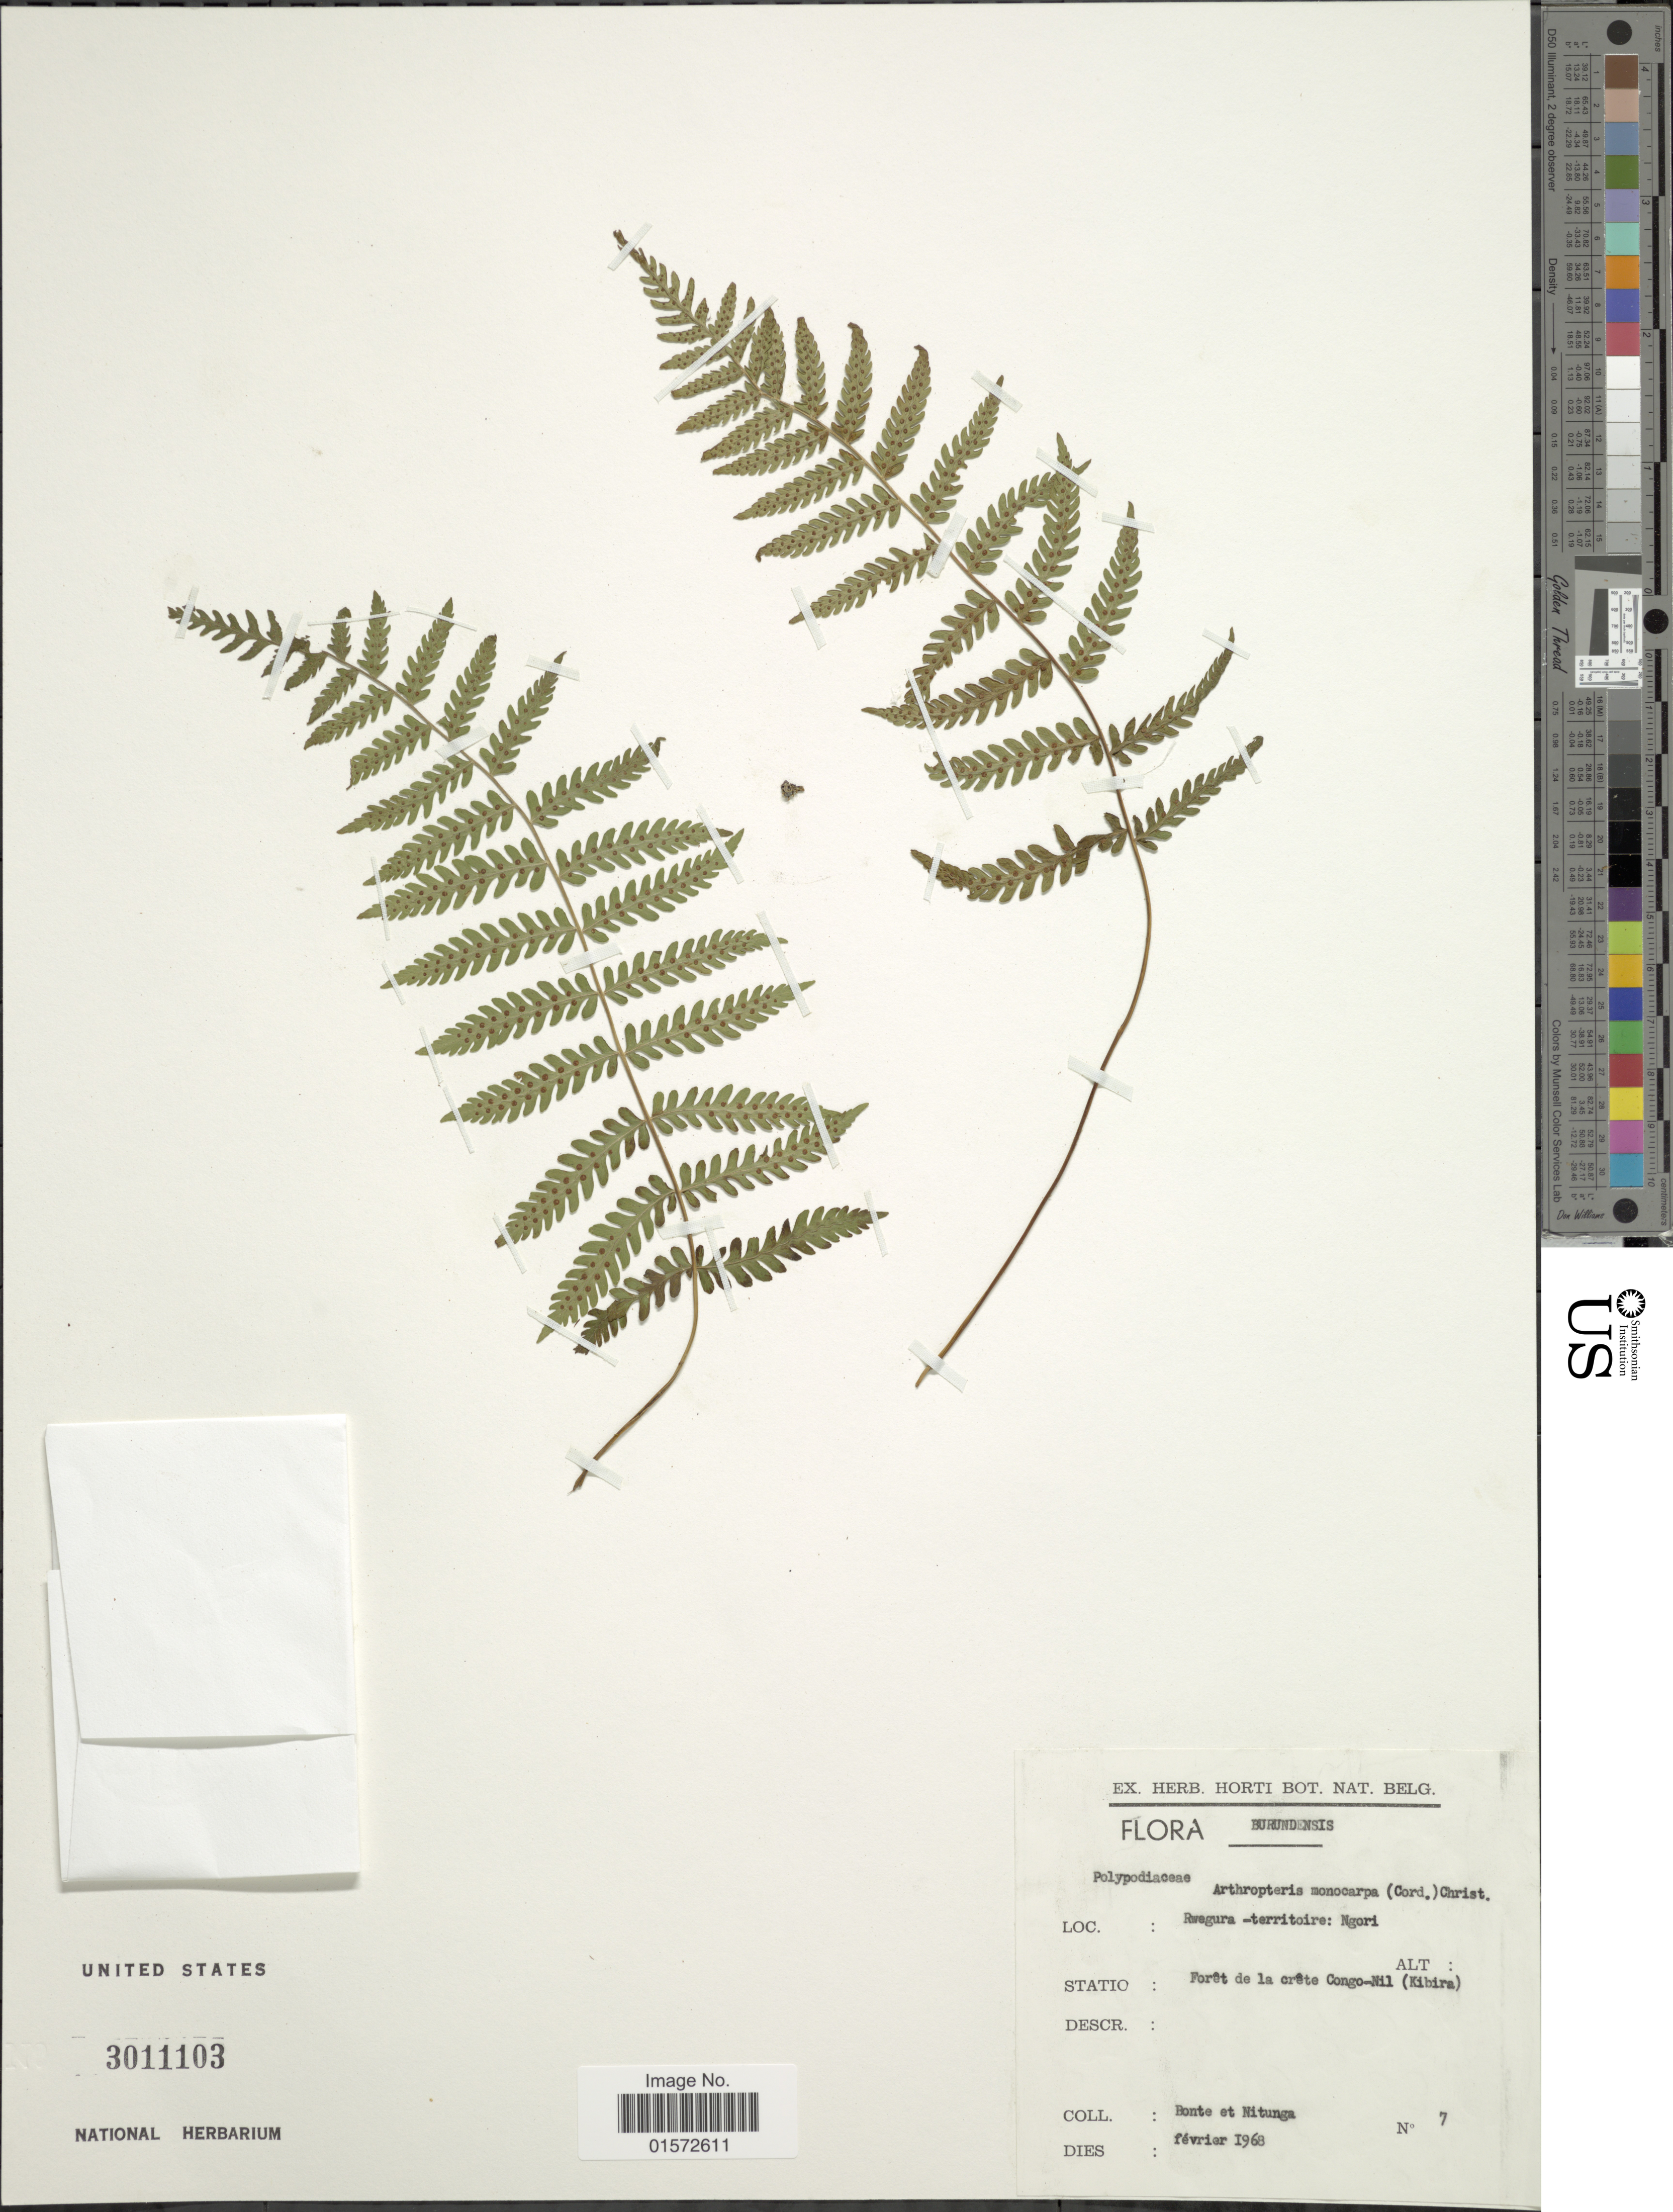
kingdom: Plantae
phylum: Tracheophyta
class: Polypodiopsida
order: Polypodiales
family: Tectariaceae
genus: Arthropteris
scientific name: Arthropteris monocarpa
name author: (Cordem.) C. Chr.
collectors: E. Bonte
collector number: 7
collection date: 1968-02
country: Burundi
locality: Burundensis. Rwegura-territoire: Ngori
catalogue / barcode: US 3011103